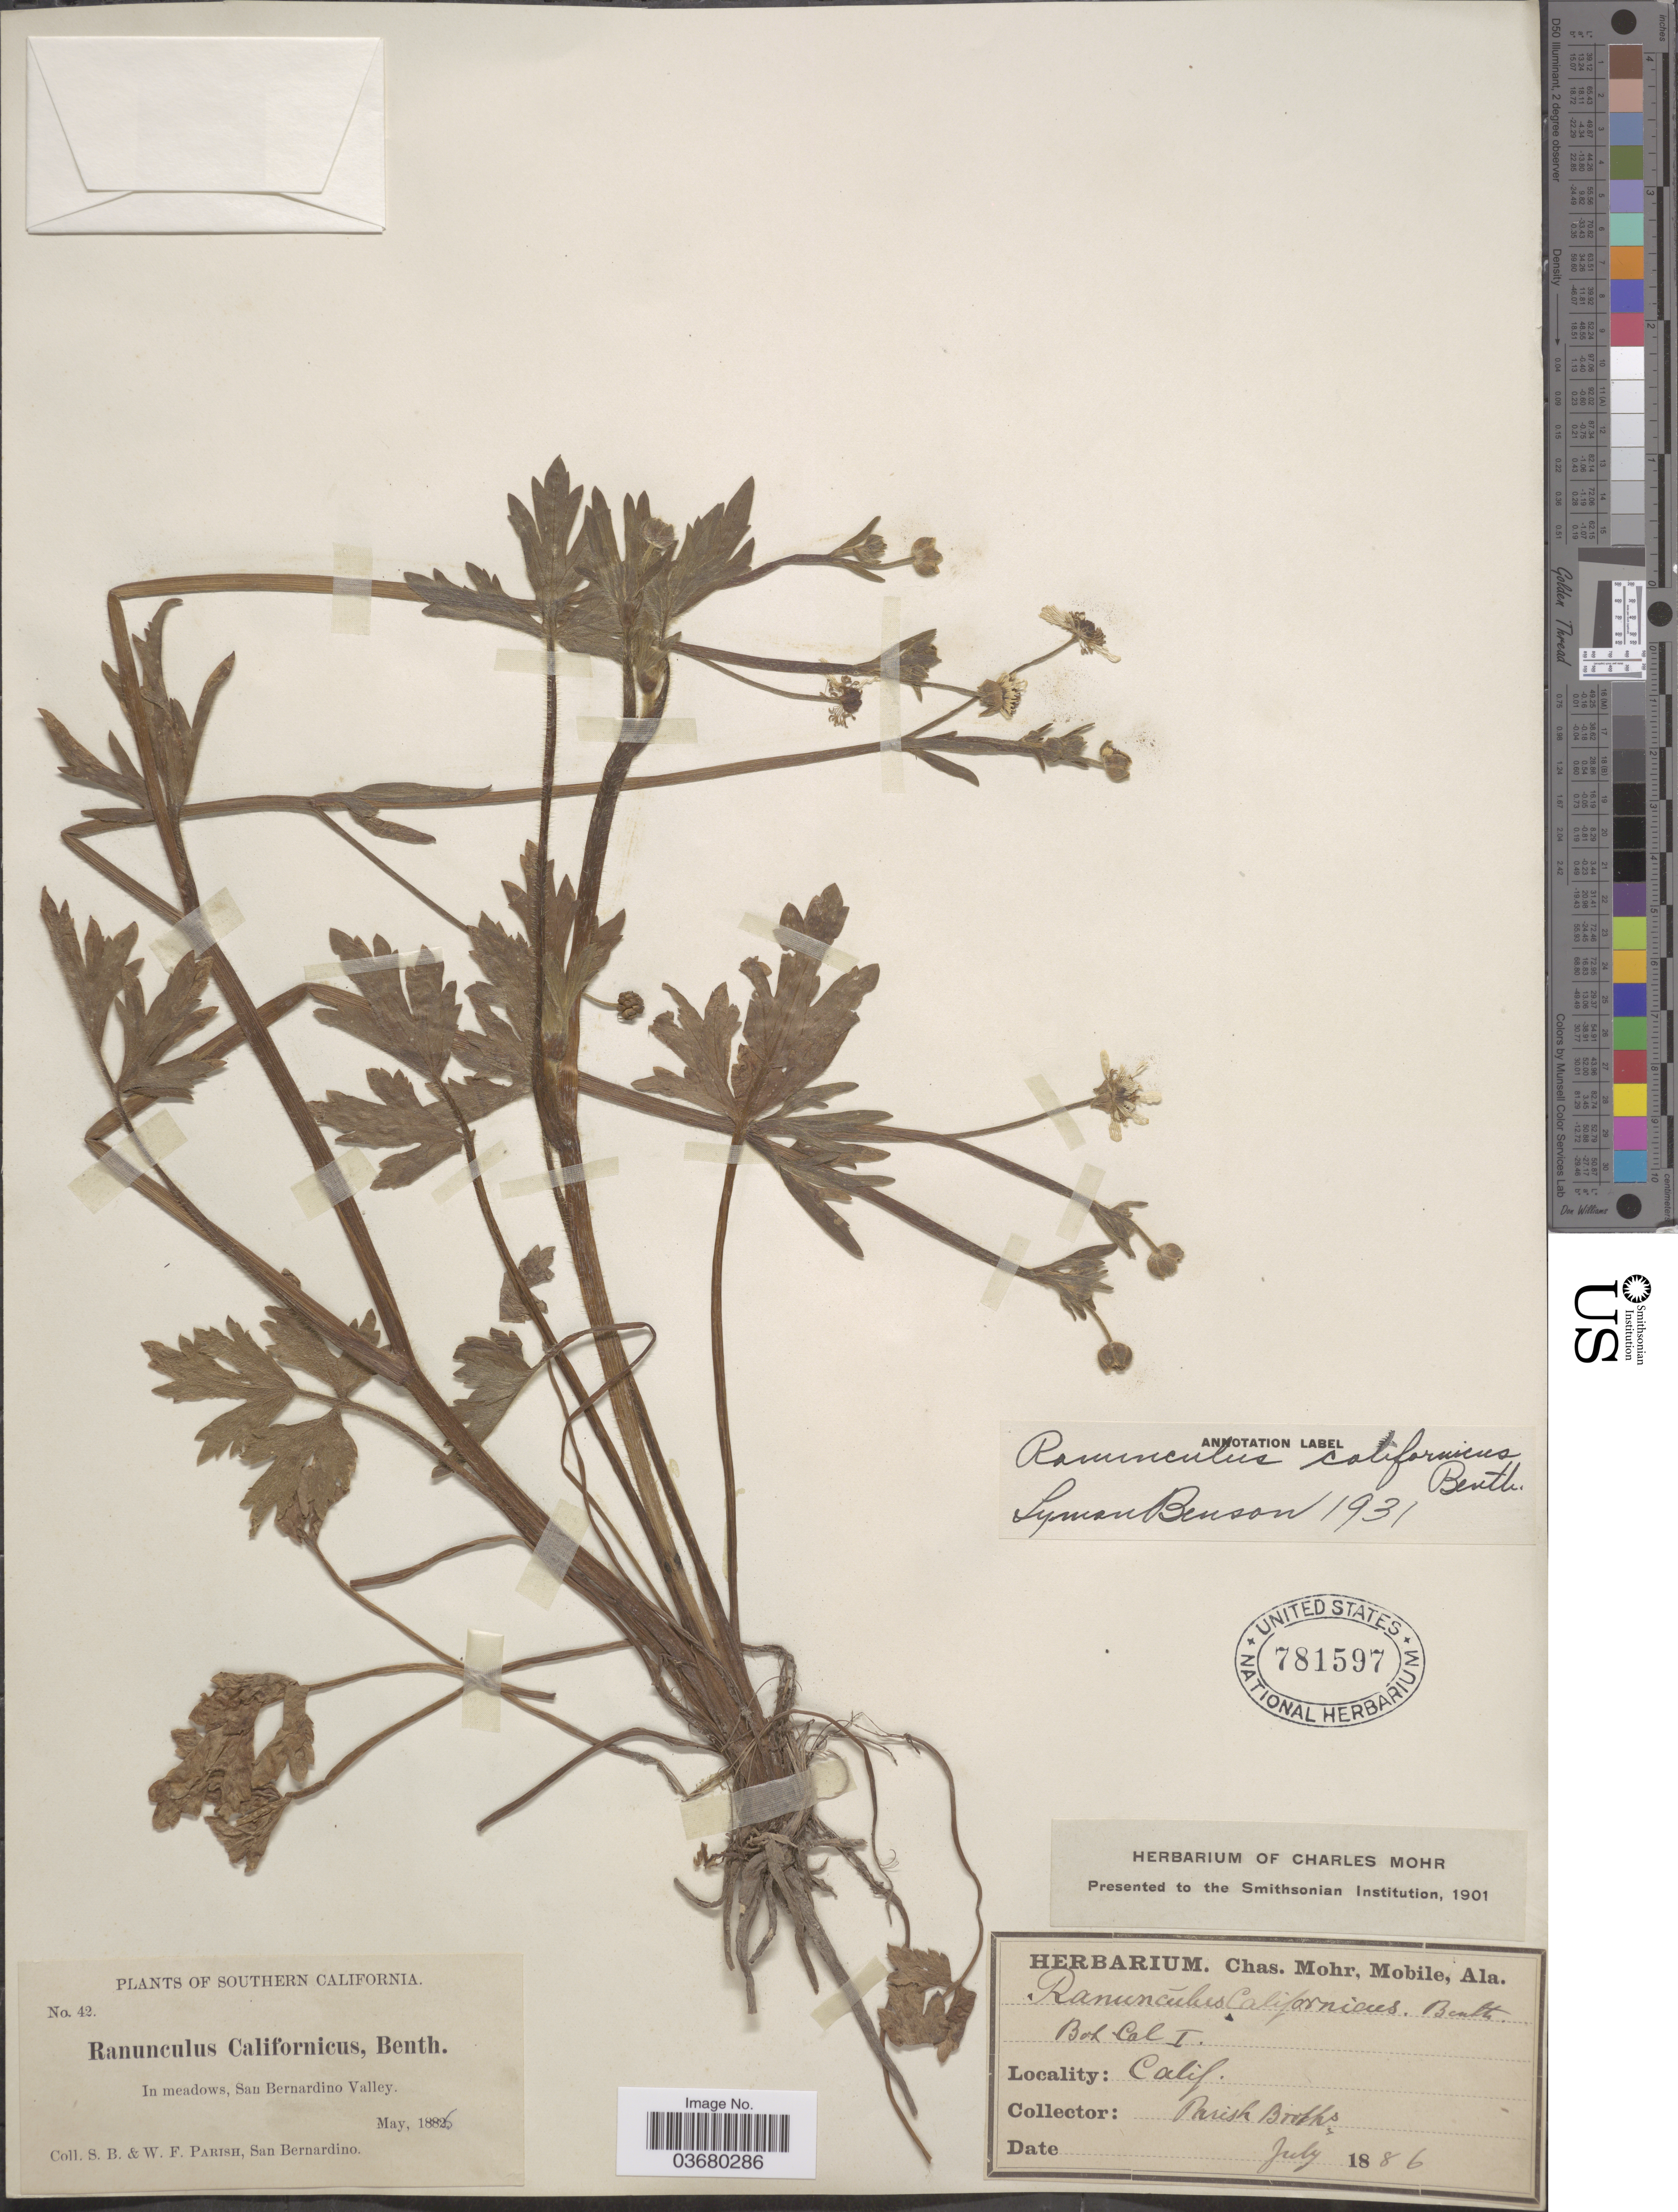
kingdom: Plantae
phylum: Tracheophyta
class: Magnoliopsida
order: Ranunculales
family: Ranunculaceae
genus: Ranunculus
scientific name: Ranunculus californicus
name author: Benth.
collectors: S. B. Parish & W. F. Parish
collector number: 42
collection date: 1886-05/1886-07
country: United States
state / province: California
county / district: San Bernardino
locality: Southern California. In meadows, San Bernardino Valley.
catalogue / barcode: US 781597